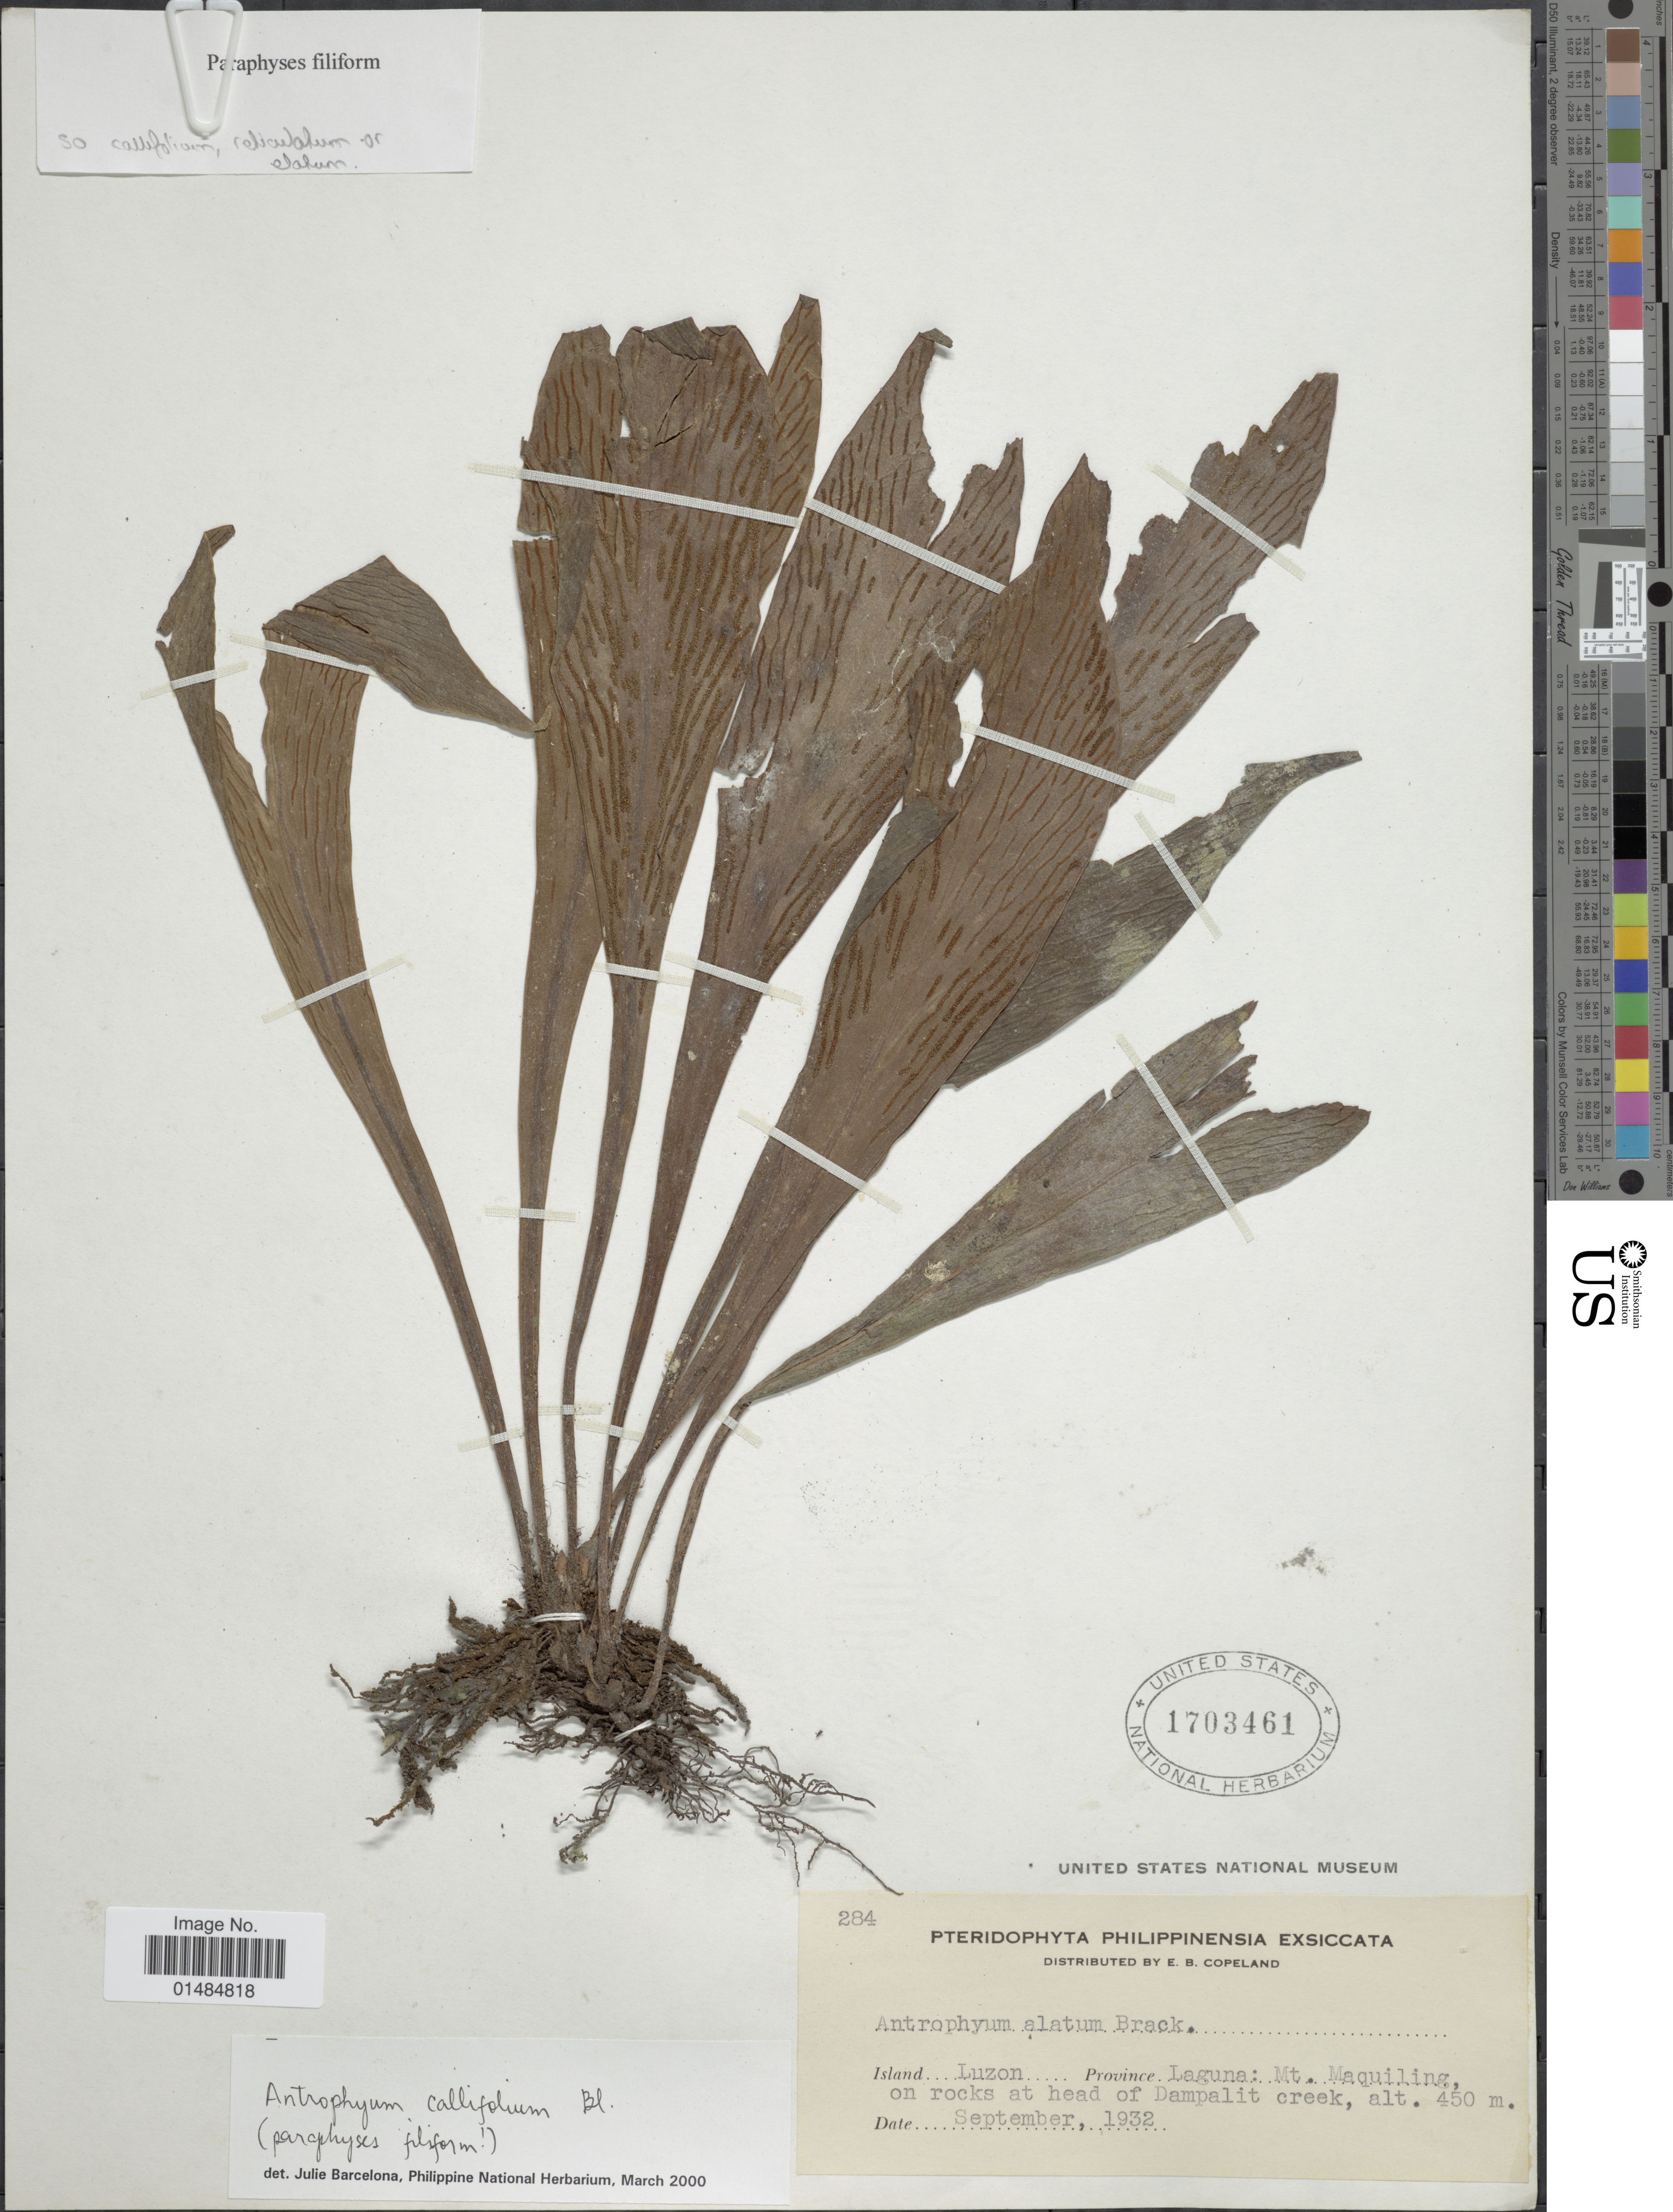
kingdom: Plantae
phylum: Tracheophyta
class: Polypodiopsida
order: Polypodiales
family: Pteridaceae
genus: Antrophyum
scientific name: Antrophyum callifolium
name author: Blume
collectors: E. B. Copeland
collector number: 284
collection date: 1932-09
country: Philippines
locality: Laguna: Mt. Maquiling, on rocks at head of Dampalit creek.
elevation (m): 450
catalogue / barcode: US 1703461